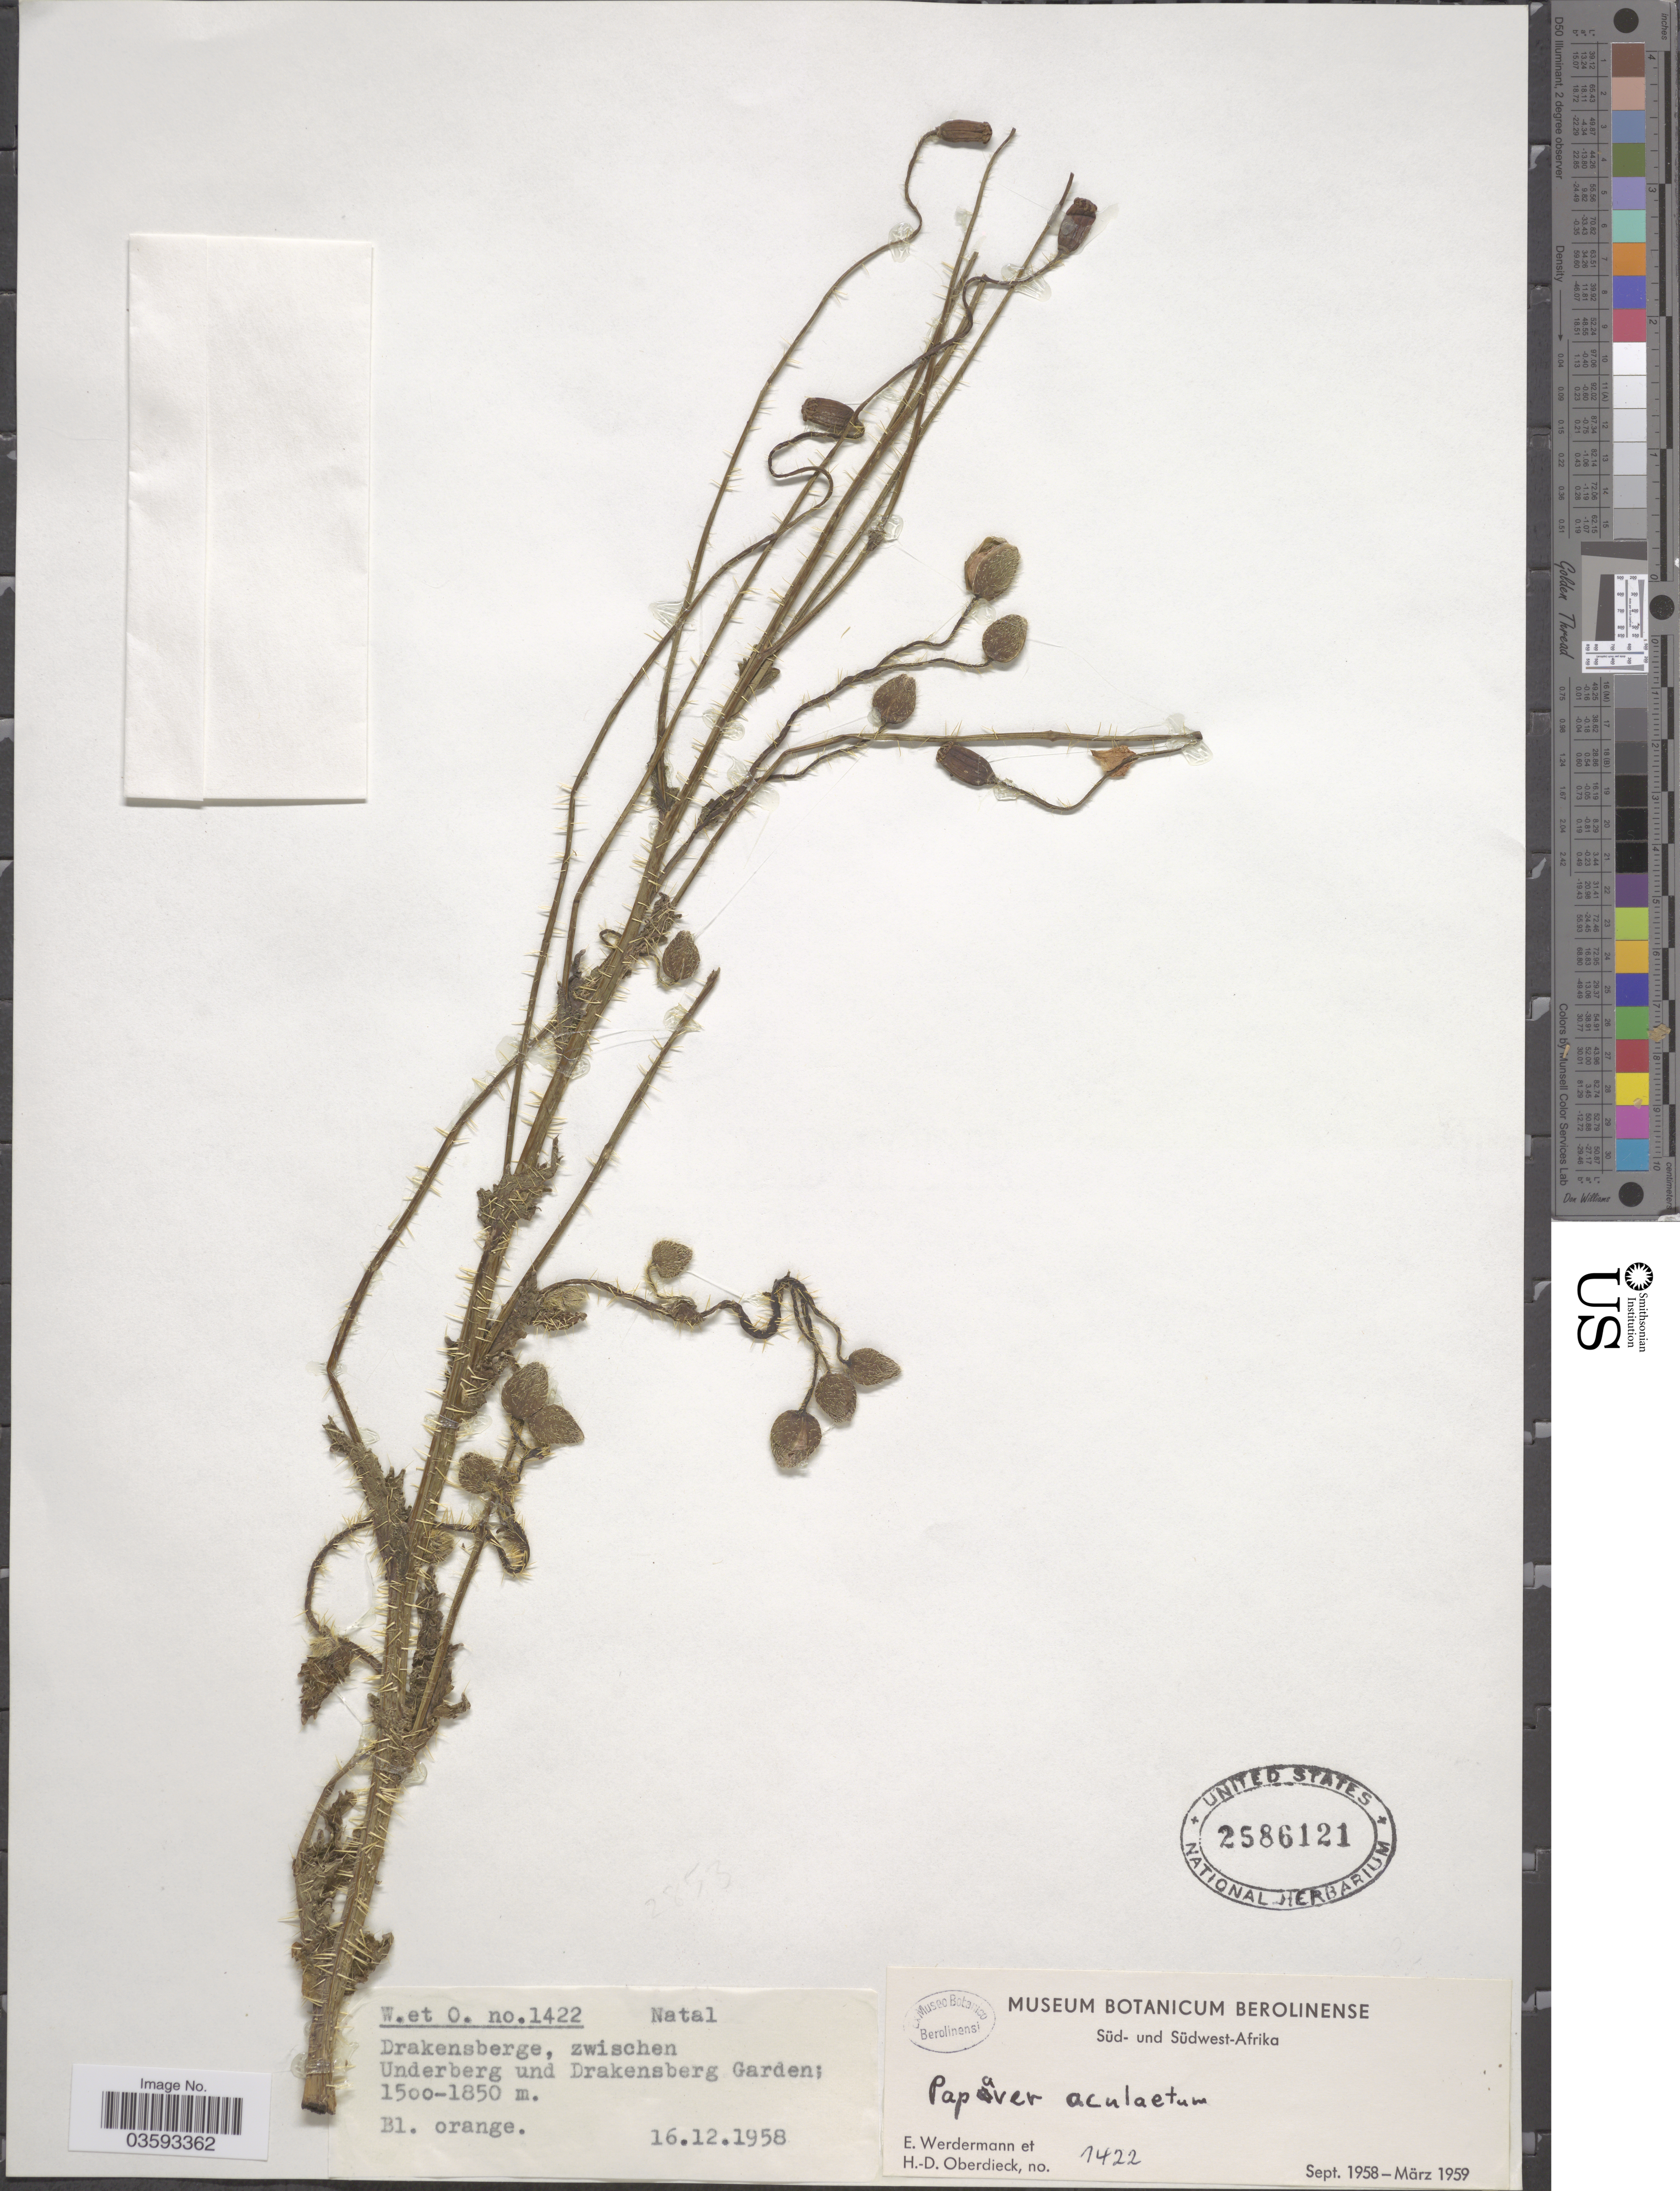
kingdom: Plantae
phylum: Tracheophyta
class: Magnoliopsida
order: Ranunculales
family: Papaveraceae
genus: Papaver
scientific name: Papaver aculeatum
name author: Thunb.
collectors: E. Werdermann & H. Oberdieck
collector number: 1422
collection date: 1958-12-16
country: South Africa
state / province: KwaZulu-Natal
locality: Natal. Drakensberge, zwischen. Underberg und Drakensberg Garden.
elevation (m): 1500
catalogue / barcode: US 2586121